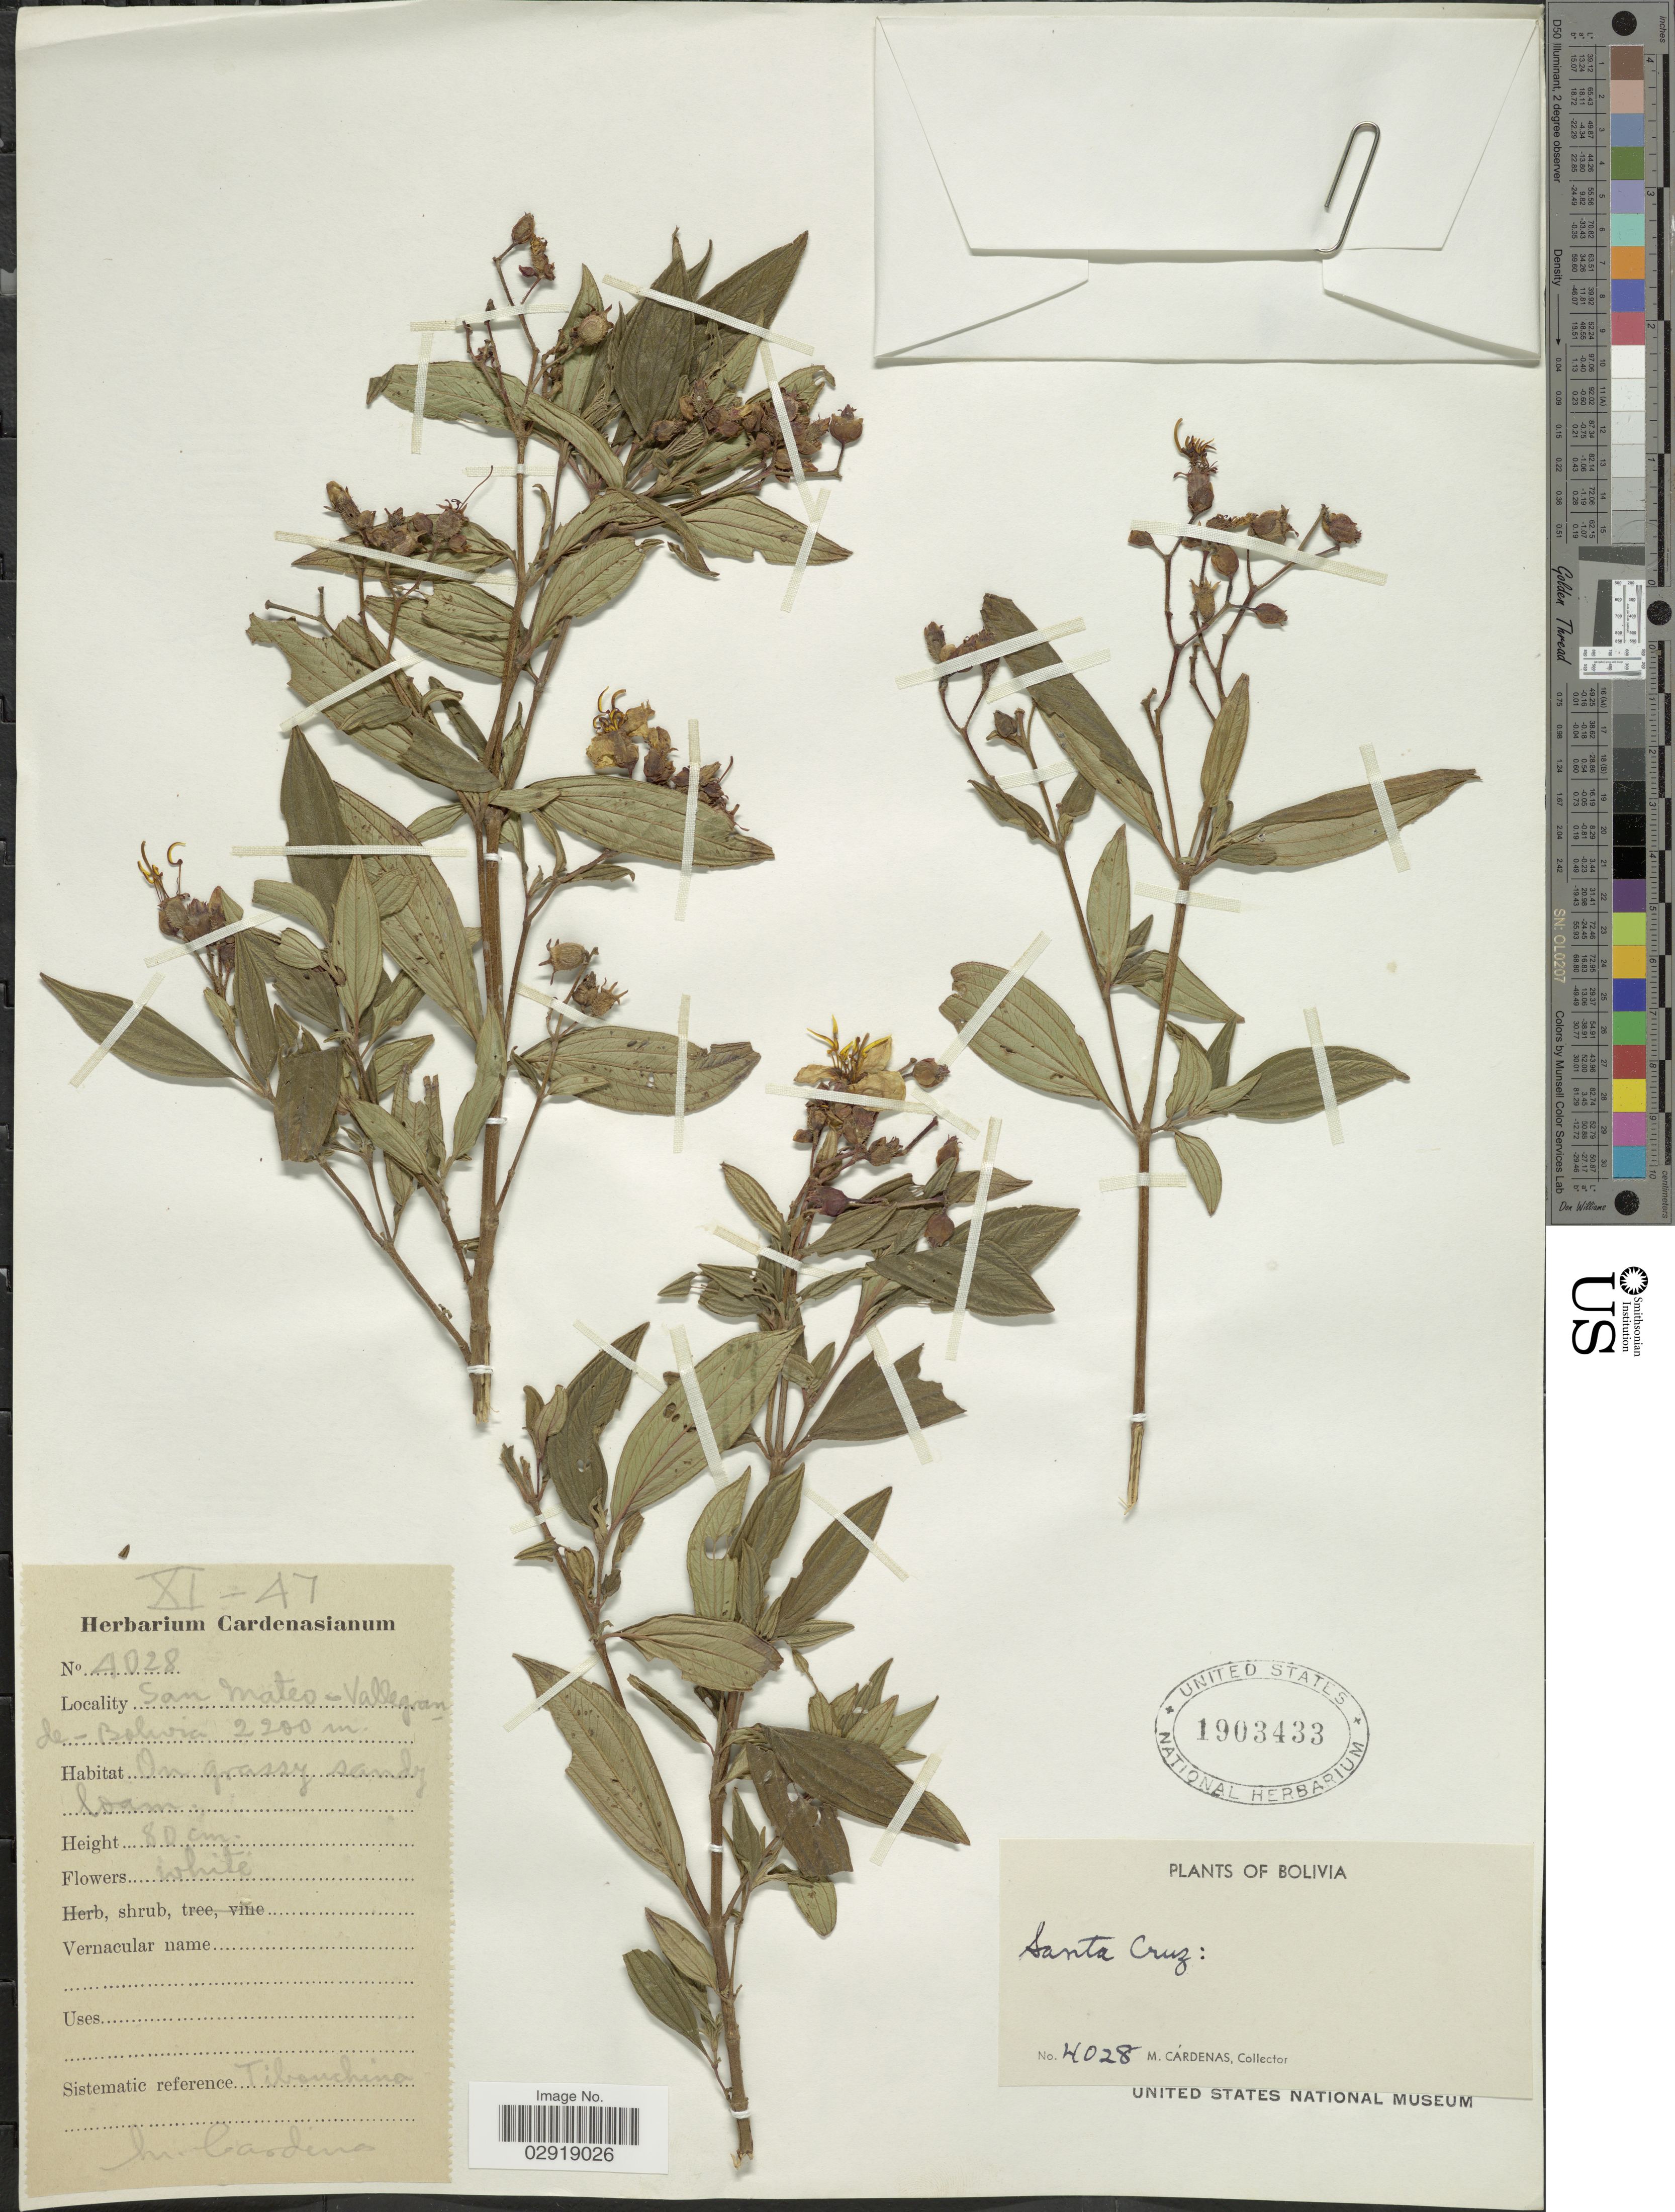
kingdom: Plantae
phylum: Tracheophyta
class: Magnoliopsida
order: Myrtales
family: Melastomataceae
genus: Chaetogastra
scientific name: Chaetogastra venosa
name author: (Gleason) P.J.F. Guim. & Michelang.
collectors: M. Cárdenas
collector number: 4028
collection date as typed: Transcribed d/m/y: /11/47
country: Bolivia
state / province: Santa Cruz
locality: San Mateo- Vallegrande- Bolivia. On grassy sandy loam.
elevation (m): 2200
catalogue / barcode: US 1903433